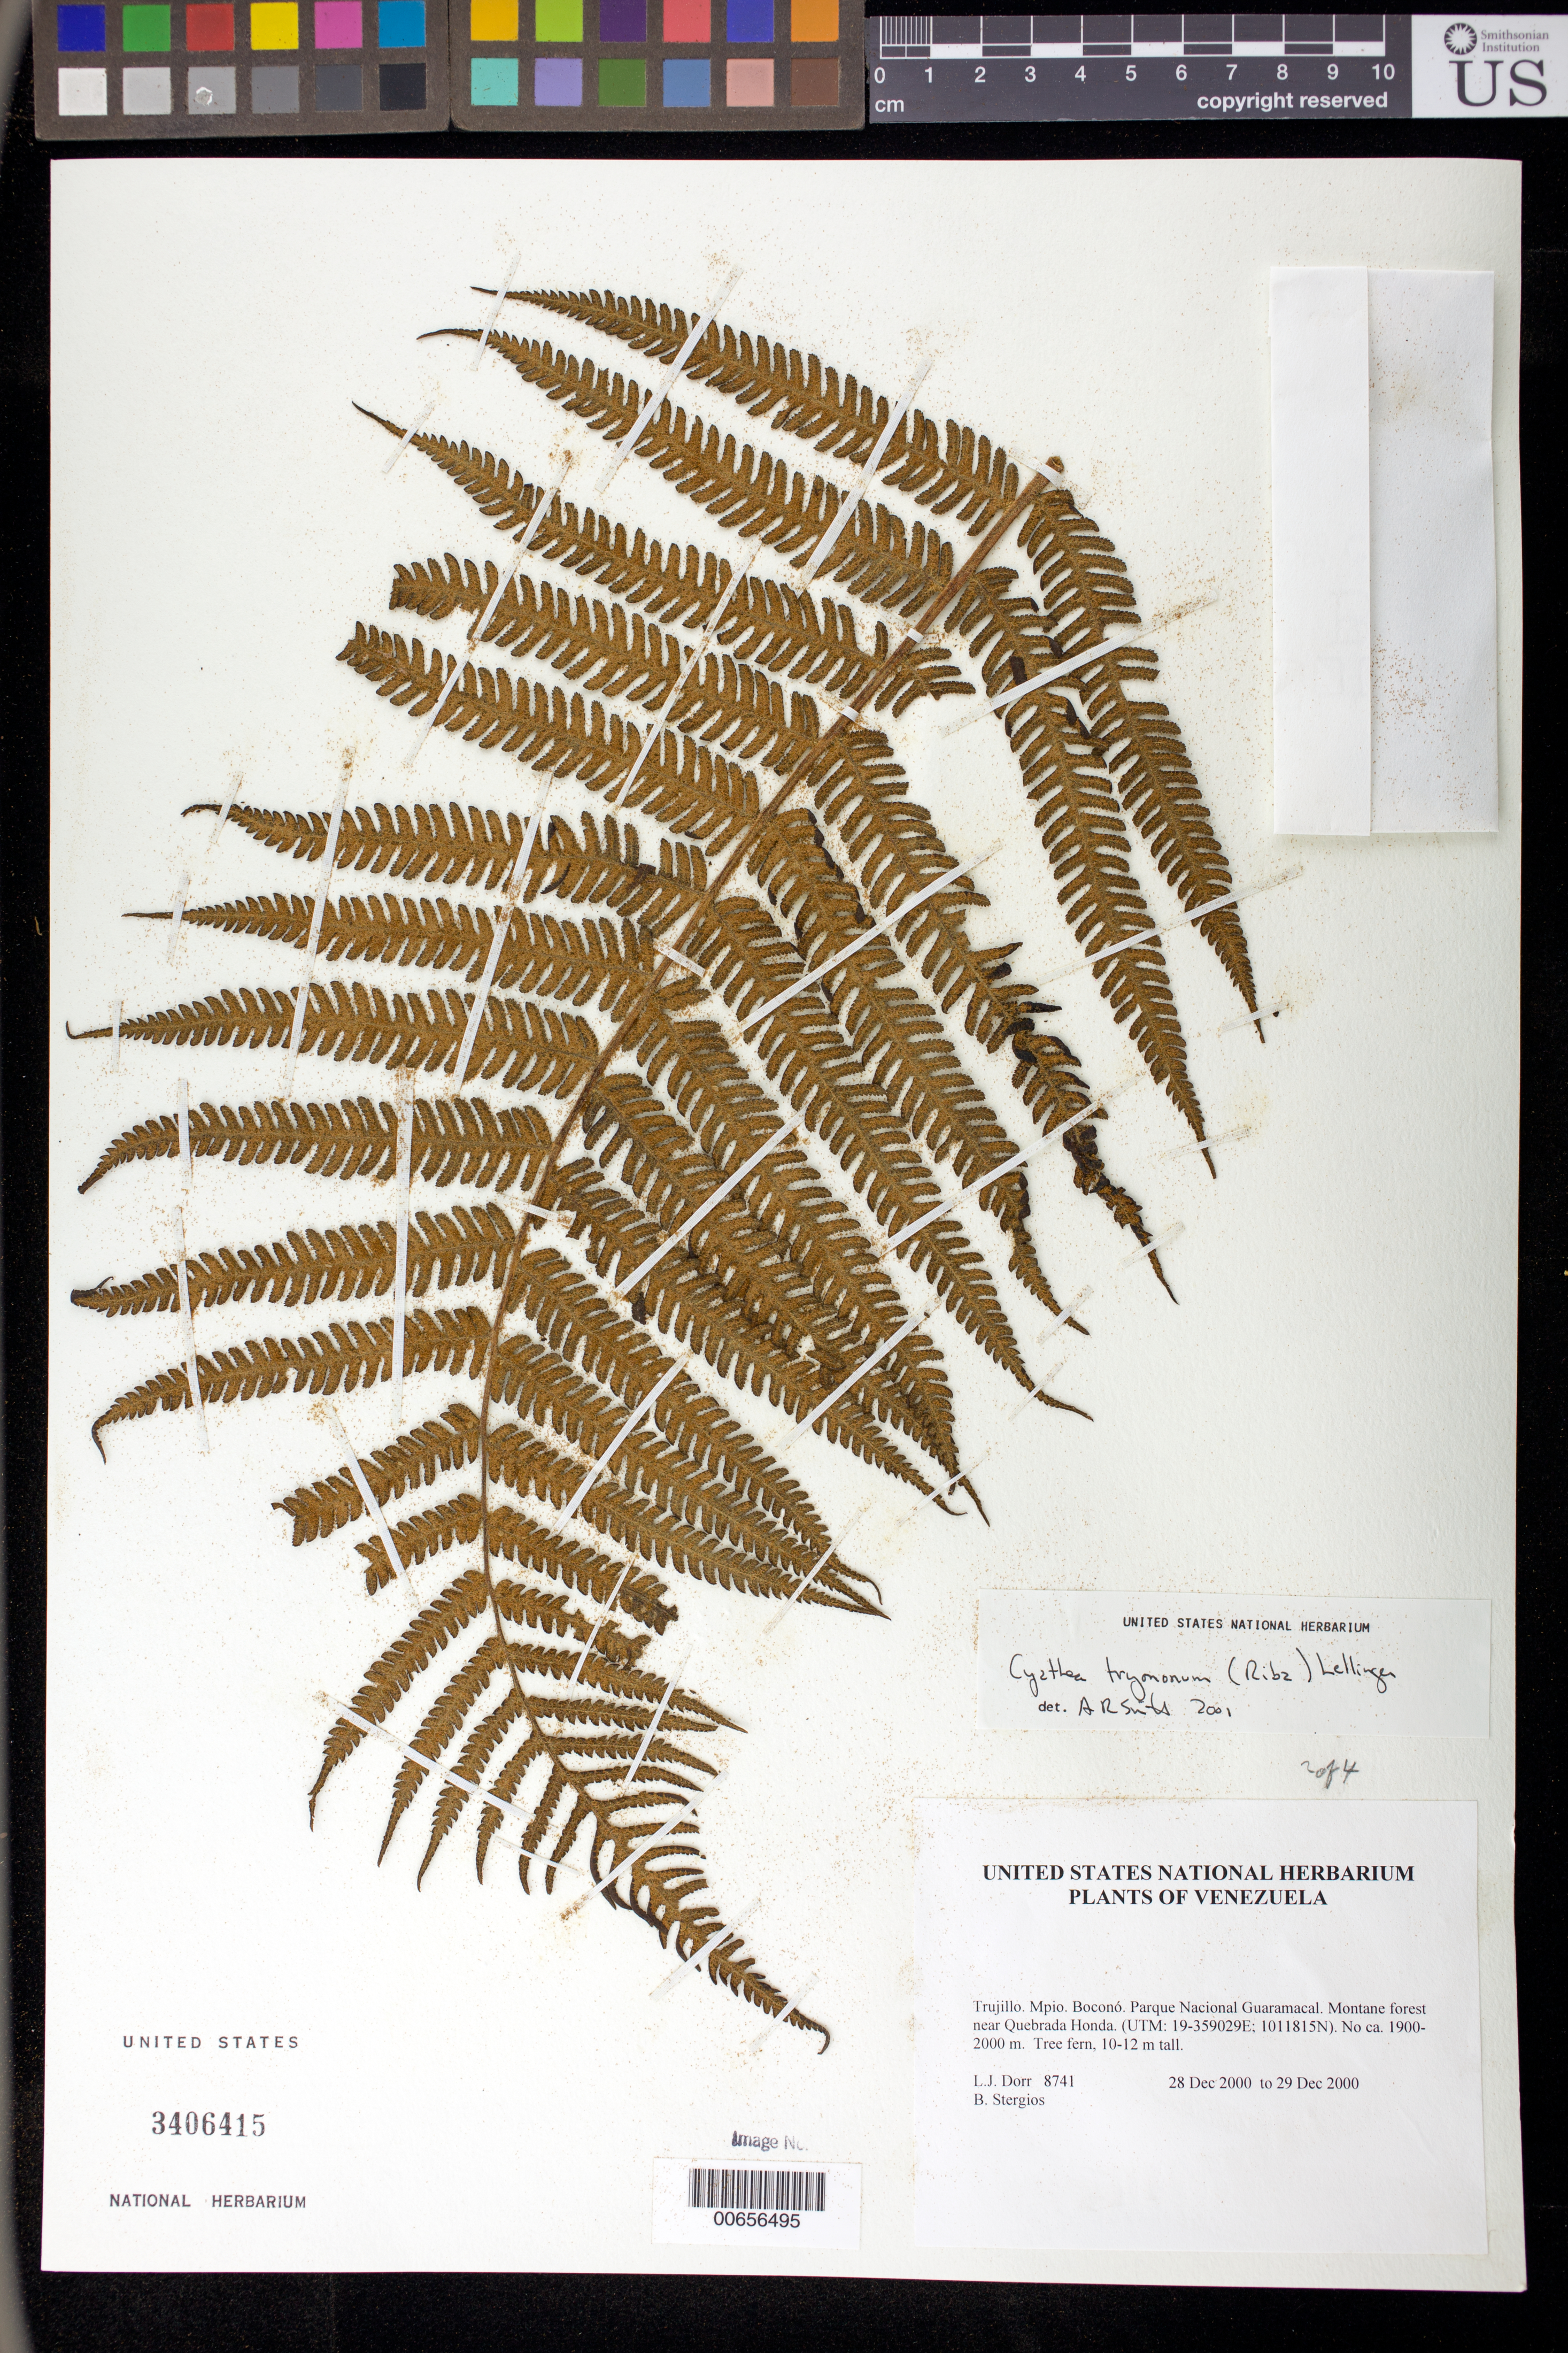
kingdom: Plantae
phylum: Tracheophyta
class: Polypodiopsida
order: Cyatheales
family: Cyatheaceae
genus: Cyathea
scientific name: Cyathea tryonorum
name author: (Riba) Lellinger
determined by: Smith, Alan R., (UC)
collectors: L. J. Dorr & B. G. Stergios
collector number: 8741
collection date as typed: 28 Dec 2000 to 29 Dec 2000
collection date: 2000-12-28/2000-12-29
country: Venezuela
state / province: Trujillo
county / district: Boconó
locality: Parque Nacional Guaramacal near Quebrada Honda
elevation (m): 1900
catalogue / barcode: US 3406415